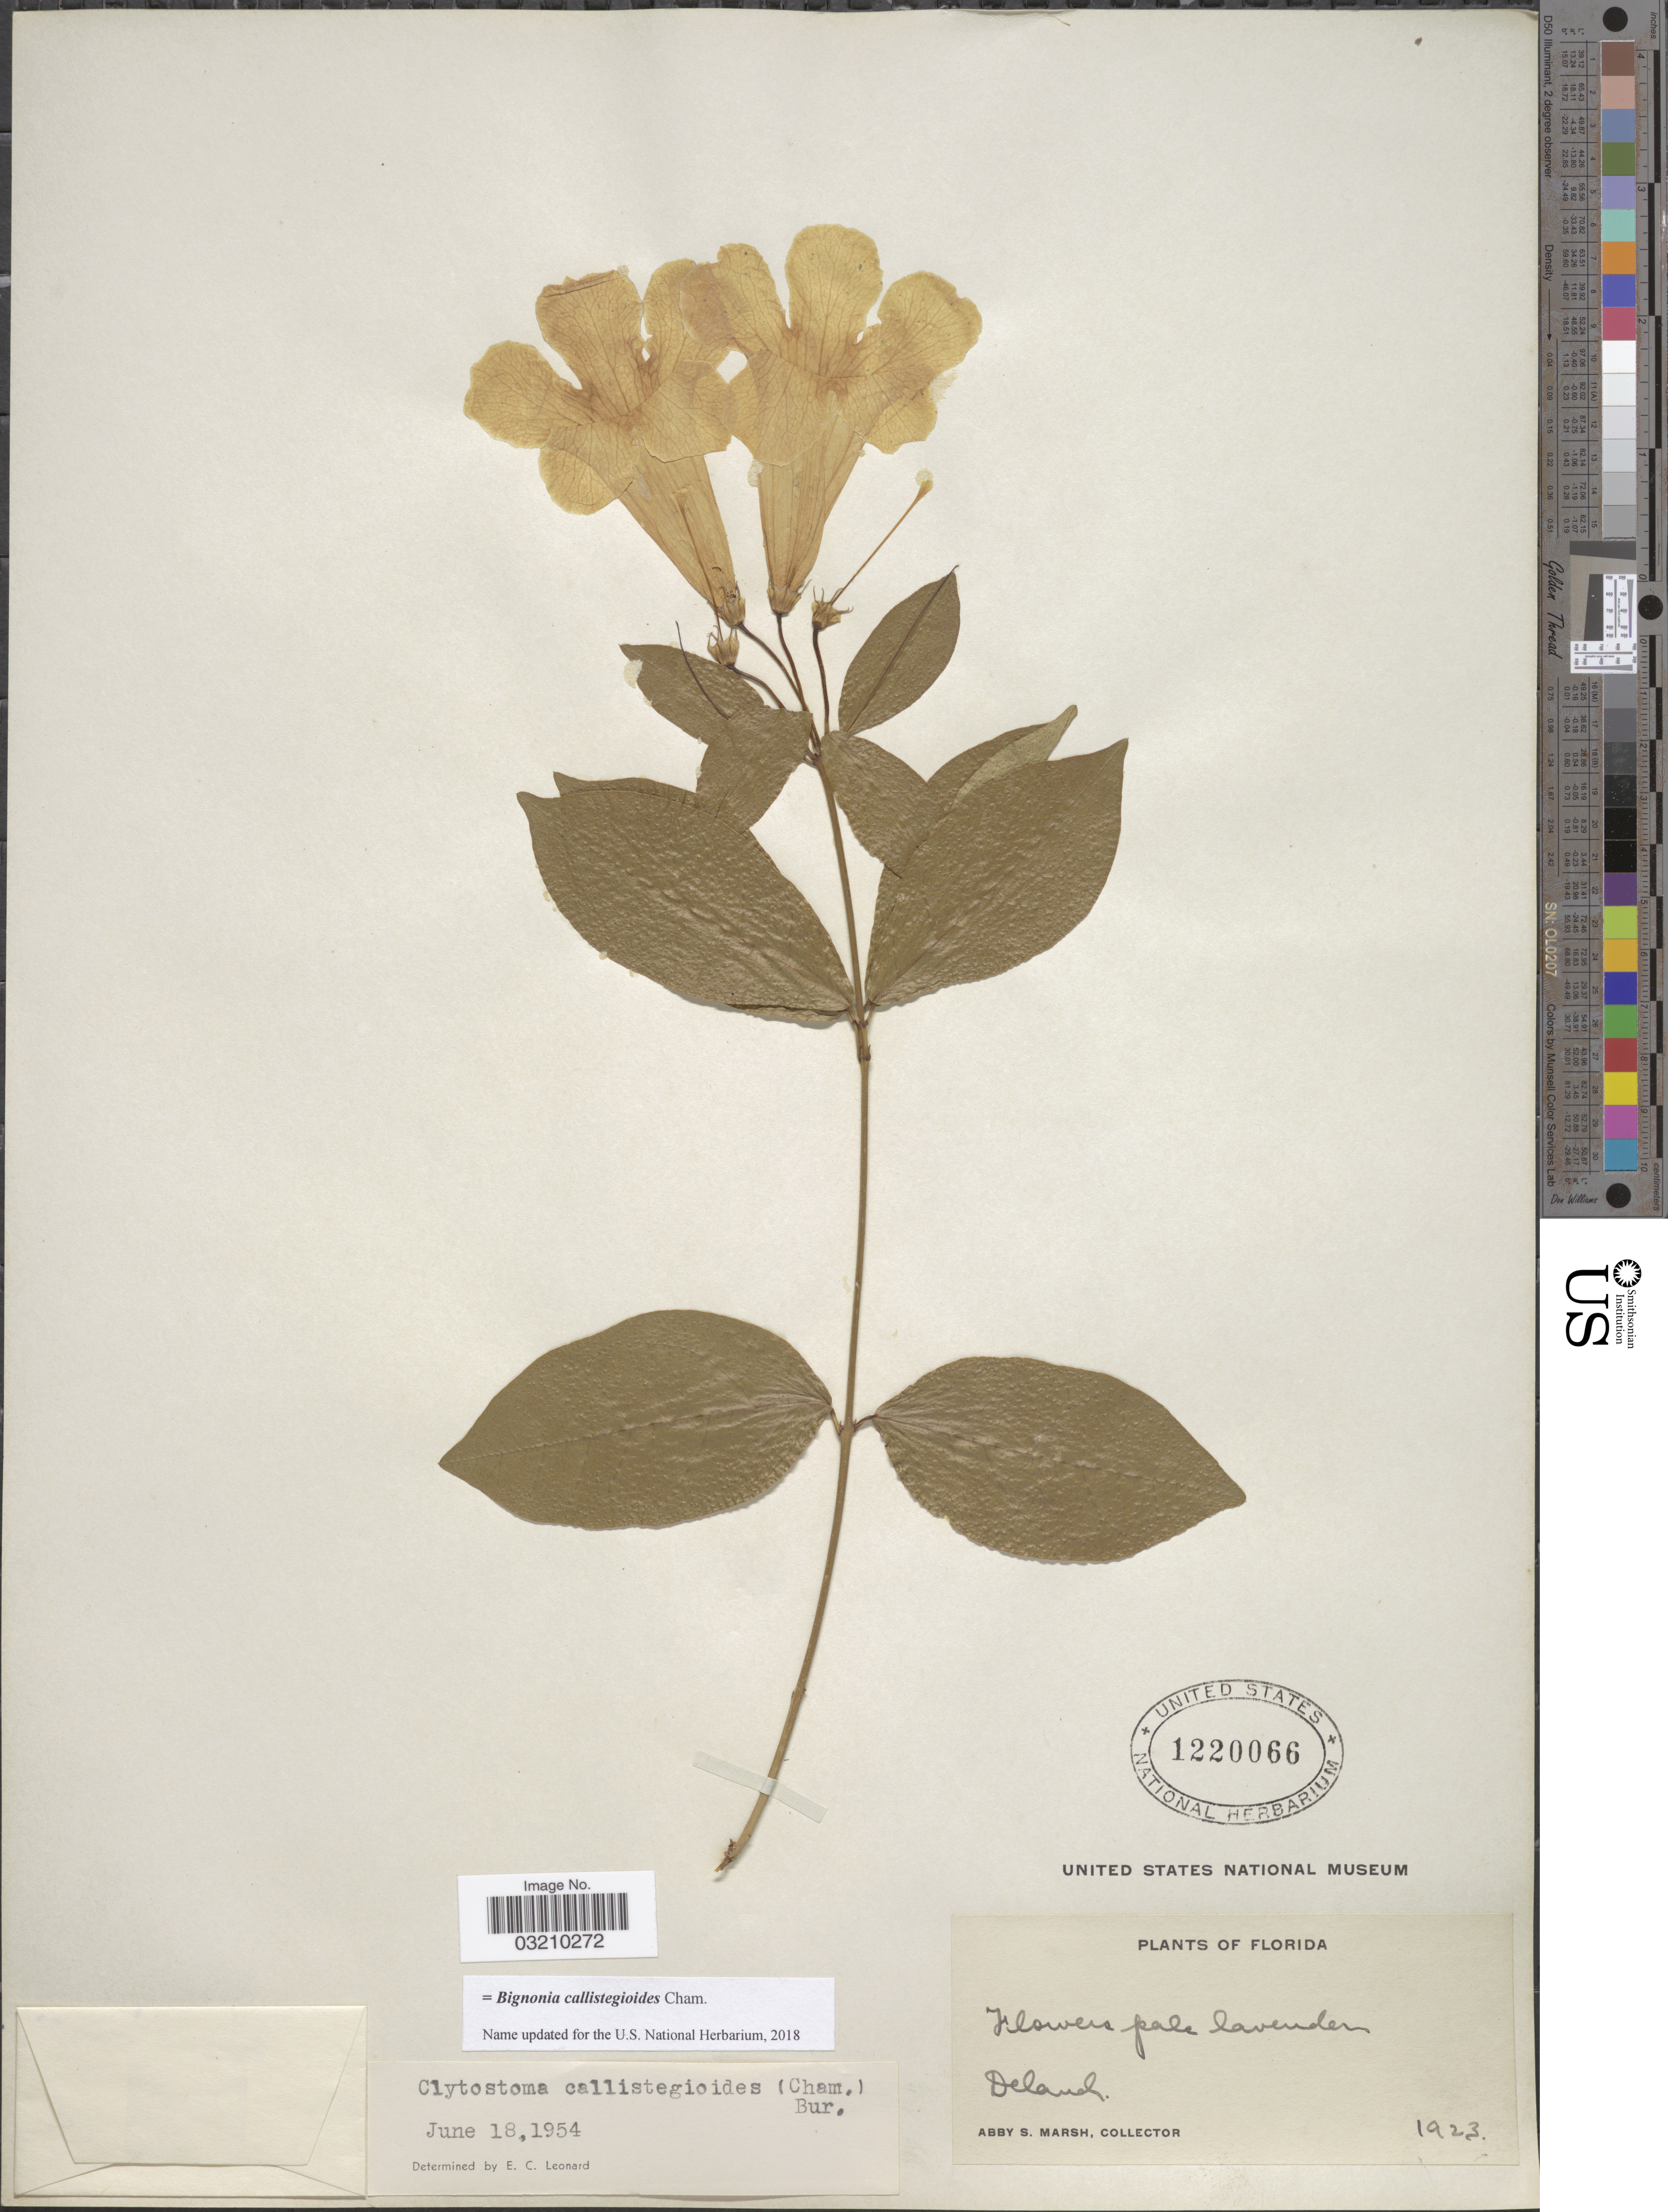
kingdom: Plantae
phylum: Tracheophyta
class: Magnoliopsida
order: Lamiales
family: Bignoniaceae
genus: Bignonia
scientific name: Bignonia callistegioides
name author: Cham.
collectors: A. S. Marsh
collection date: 1923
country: United States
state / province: Florida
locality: Deland.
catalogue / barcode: US 1220066